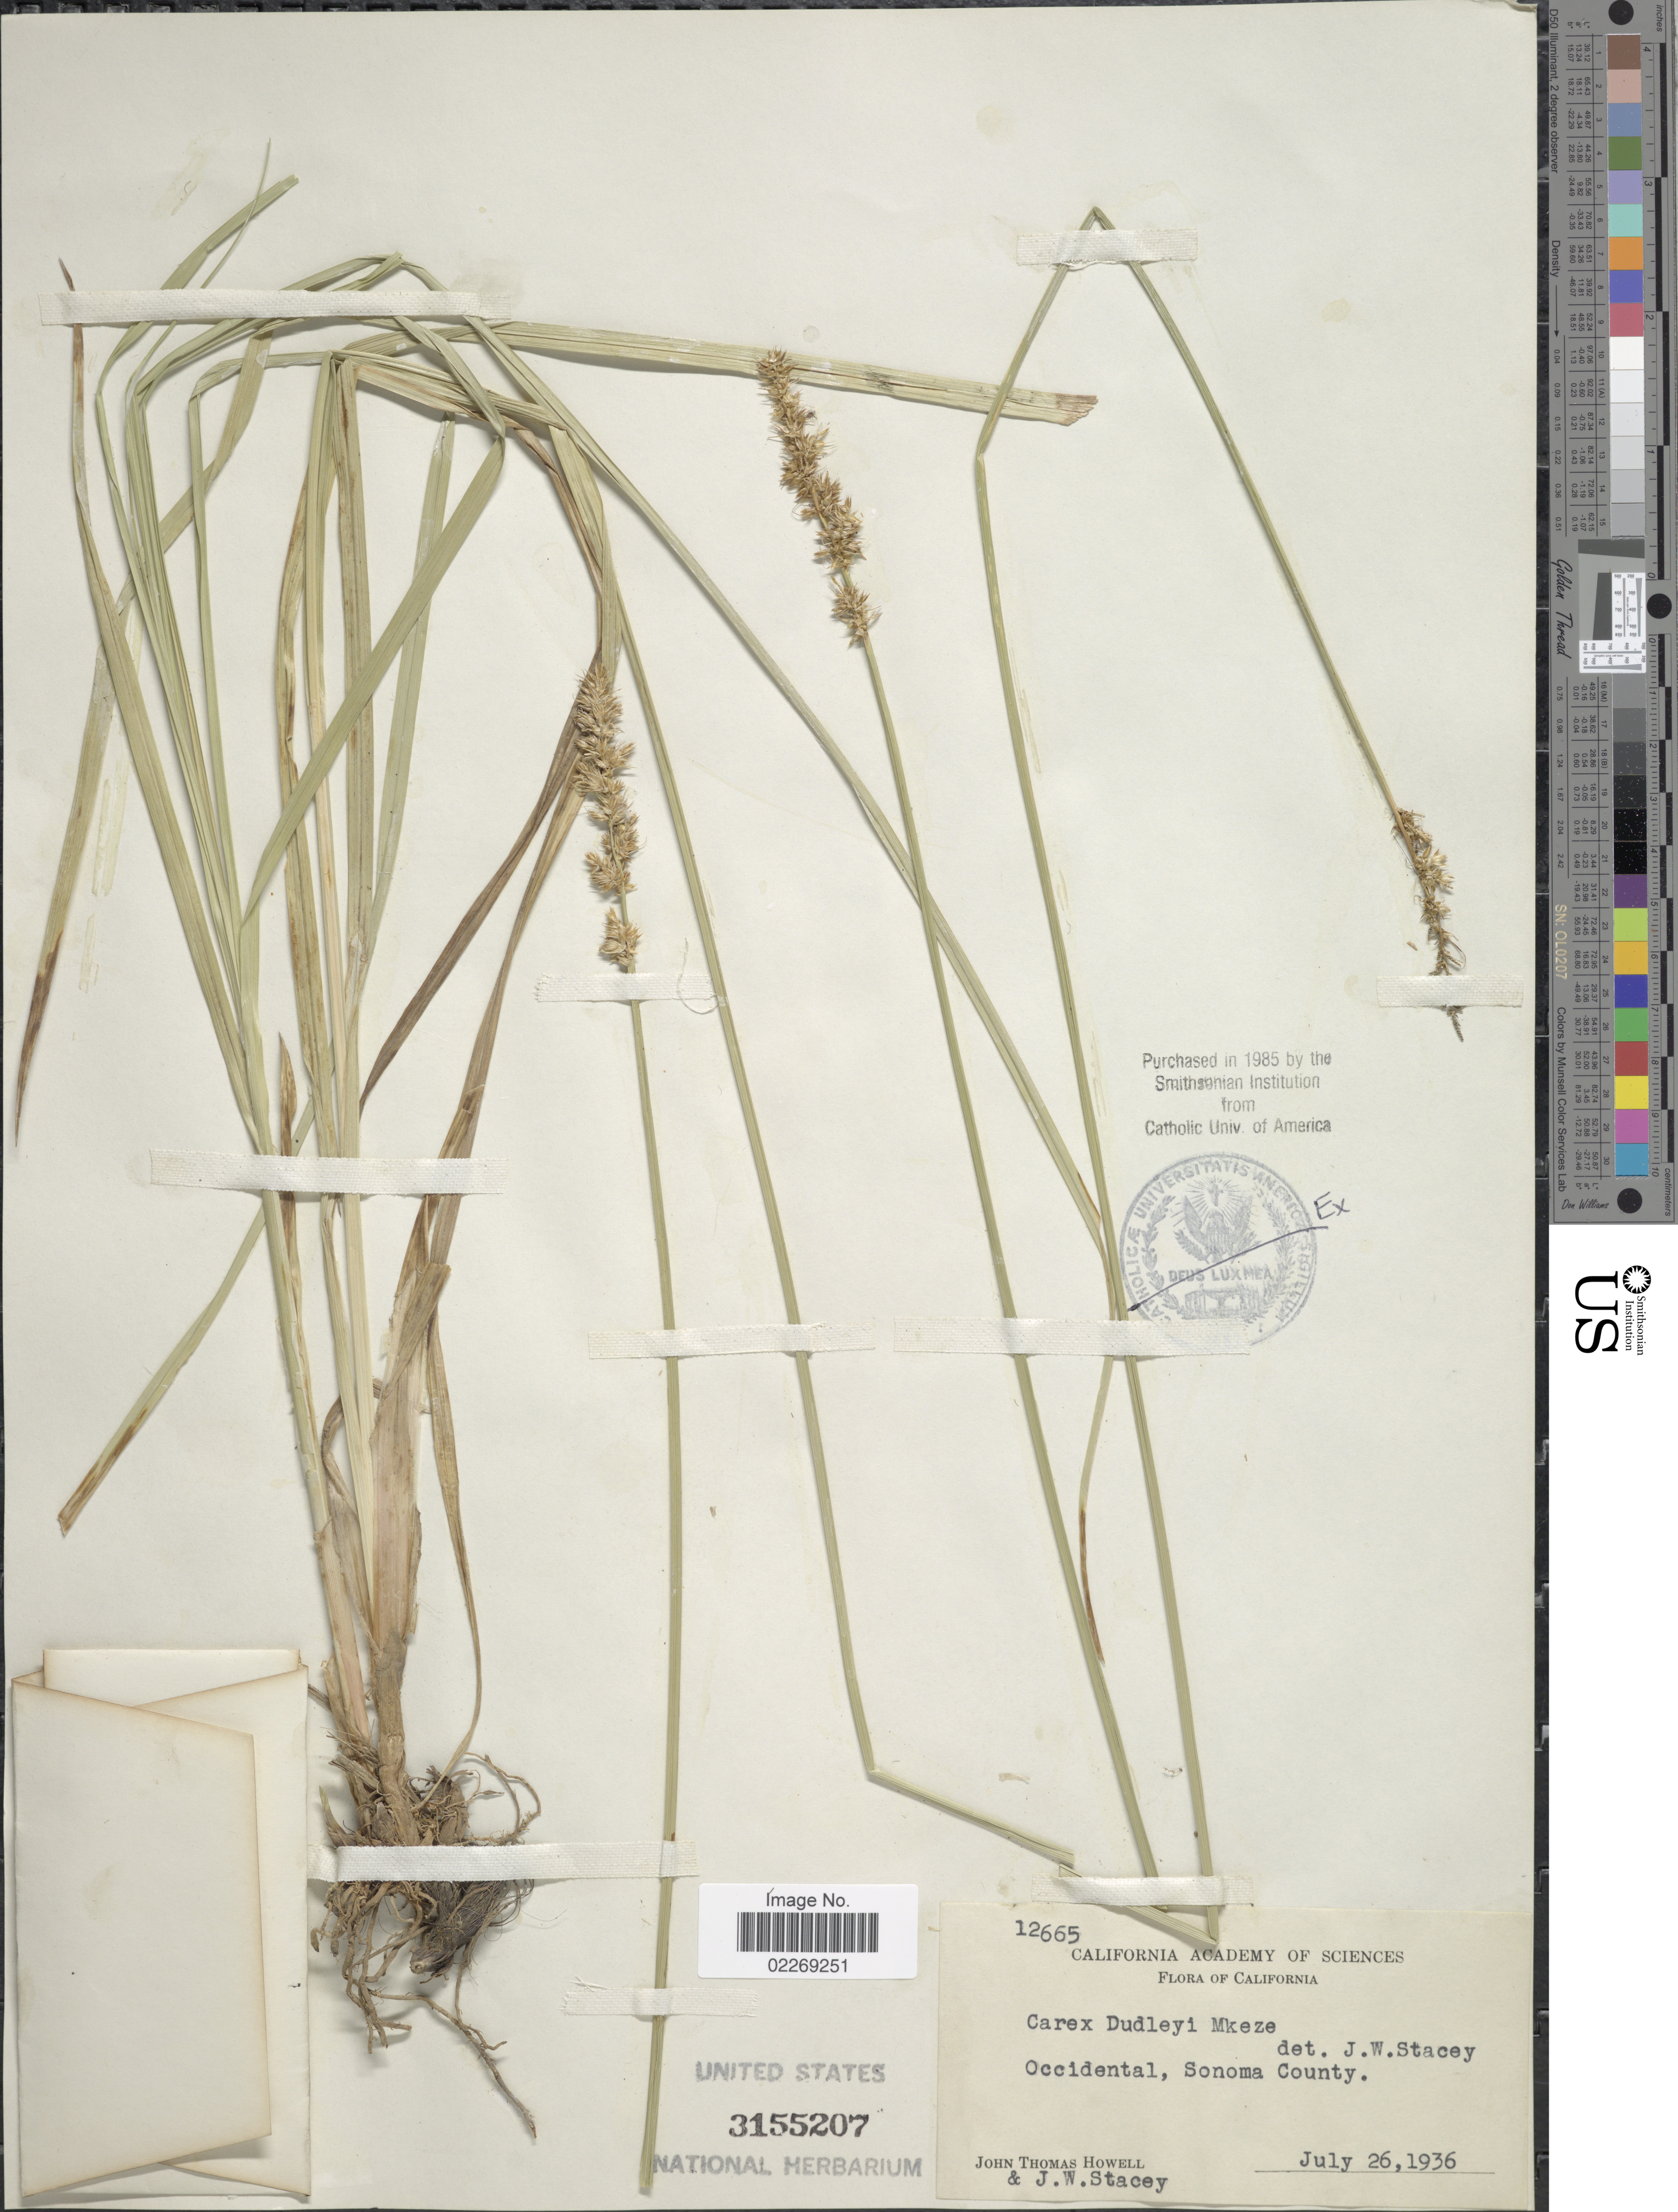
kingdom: Plantae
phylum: Tracheophyta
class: Liliopsida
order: Poales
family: Cyperaceae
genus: Carex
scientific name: Carex densa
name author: (L.H. Bailey) L.H. Bailey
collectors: J. T. Howell & J. W. Stacey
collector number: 12665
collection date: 1936-07-26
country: United States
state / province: California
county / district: Sonoma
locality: Occidental, Sonoma County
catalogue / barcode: US 3155207